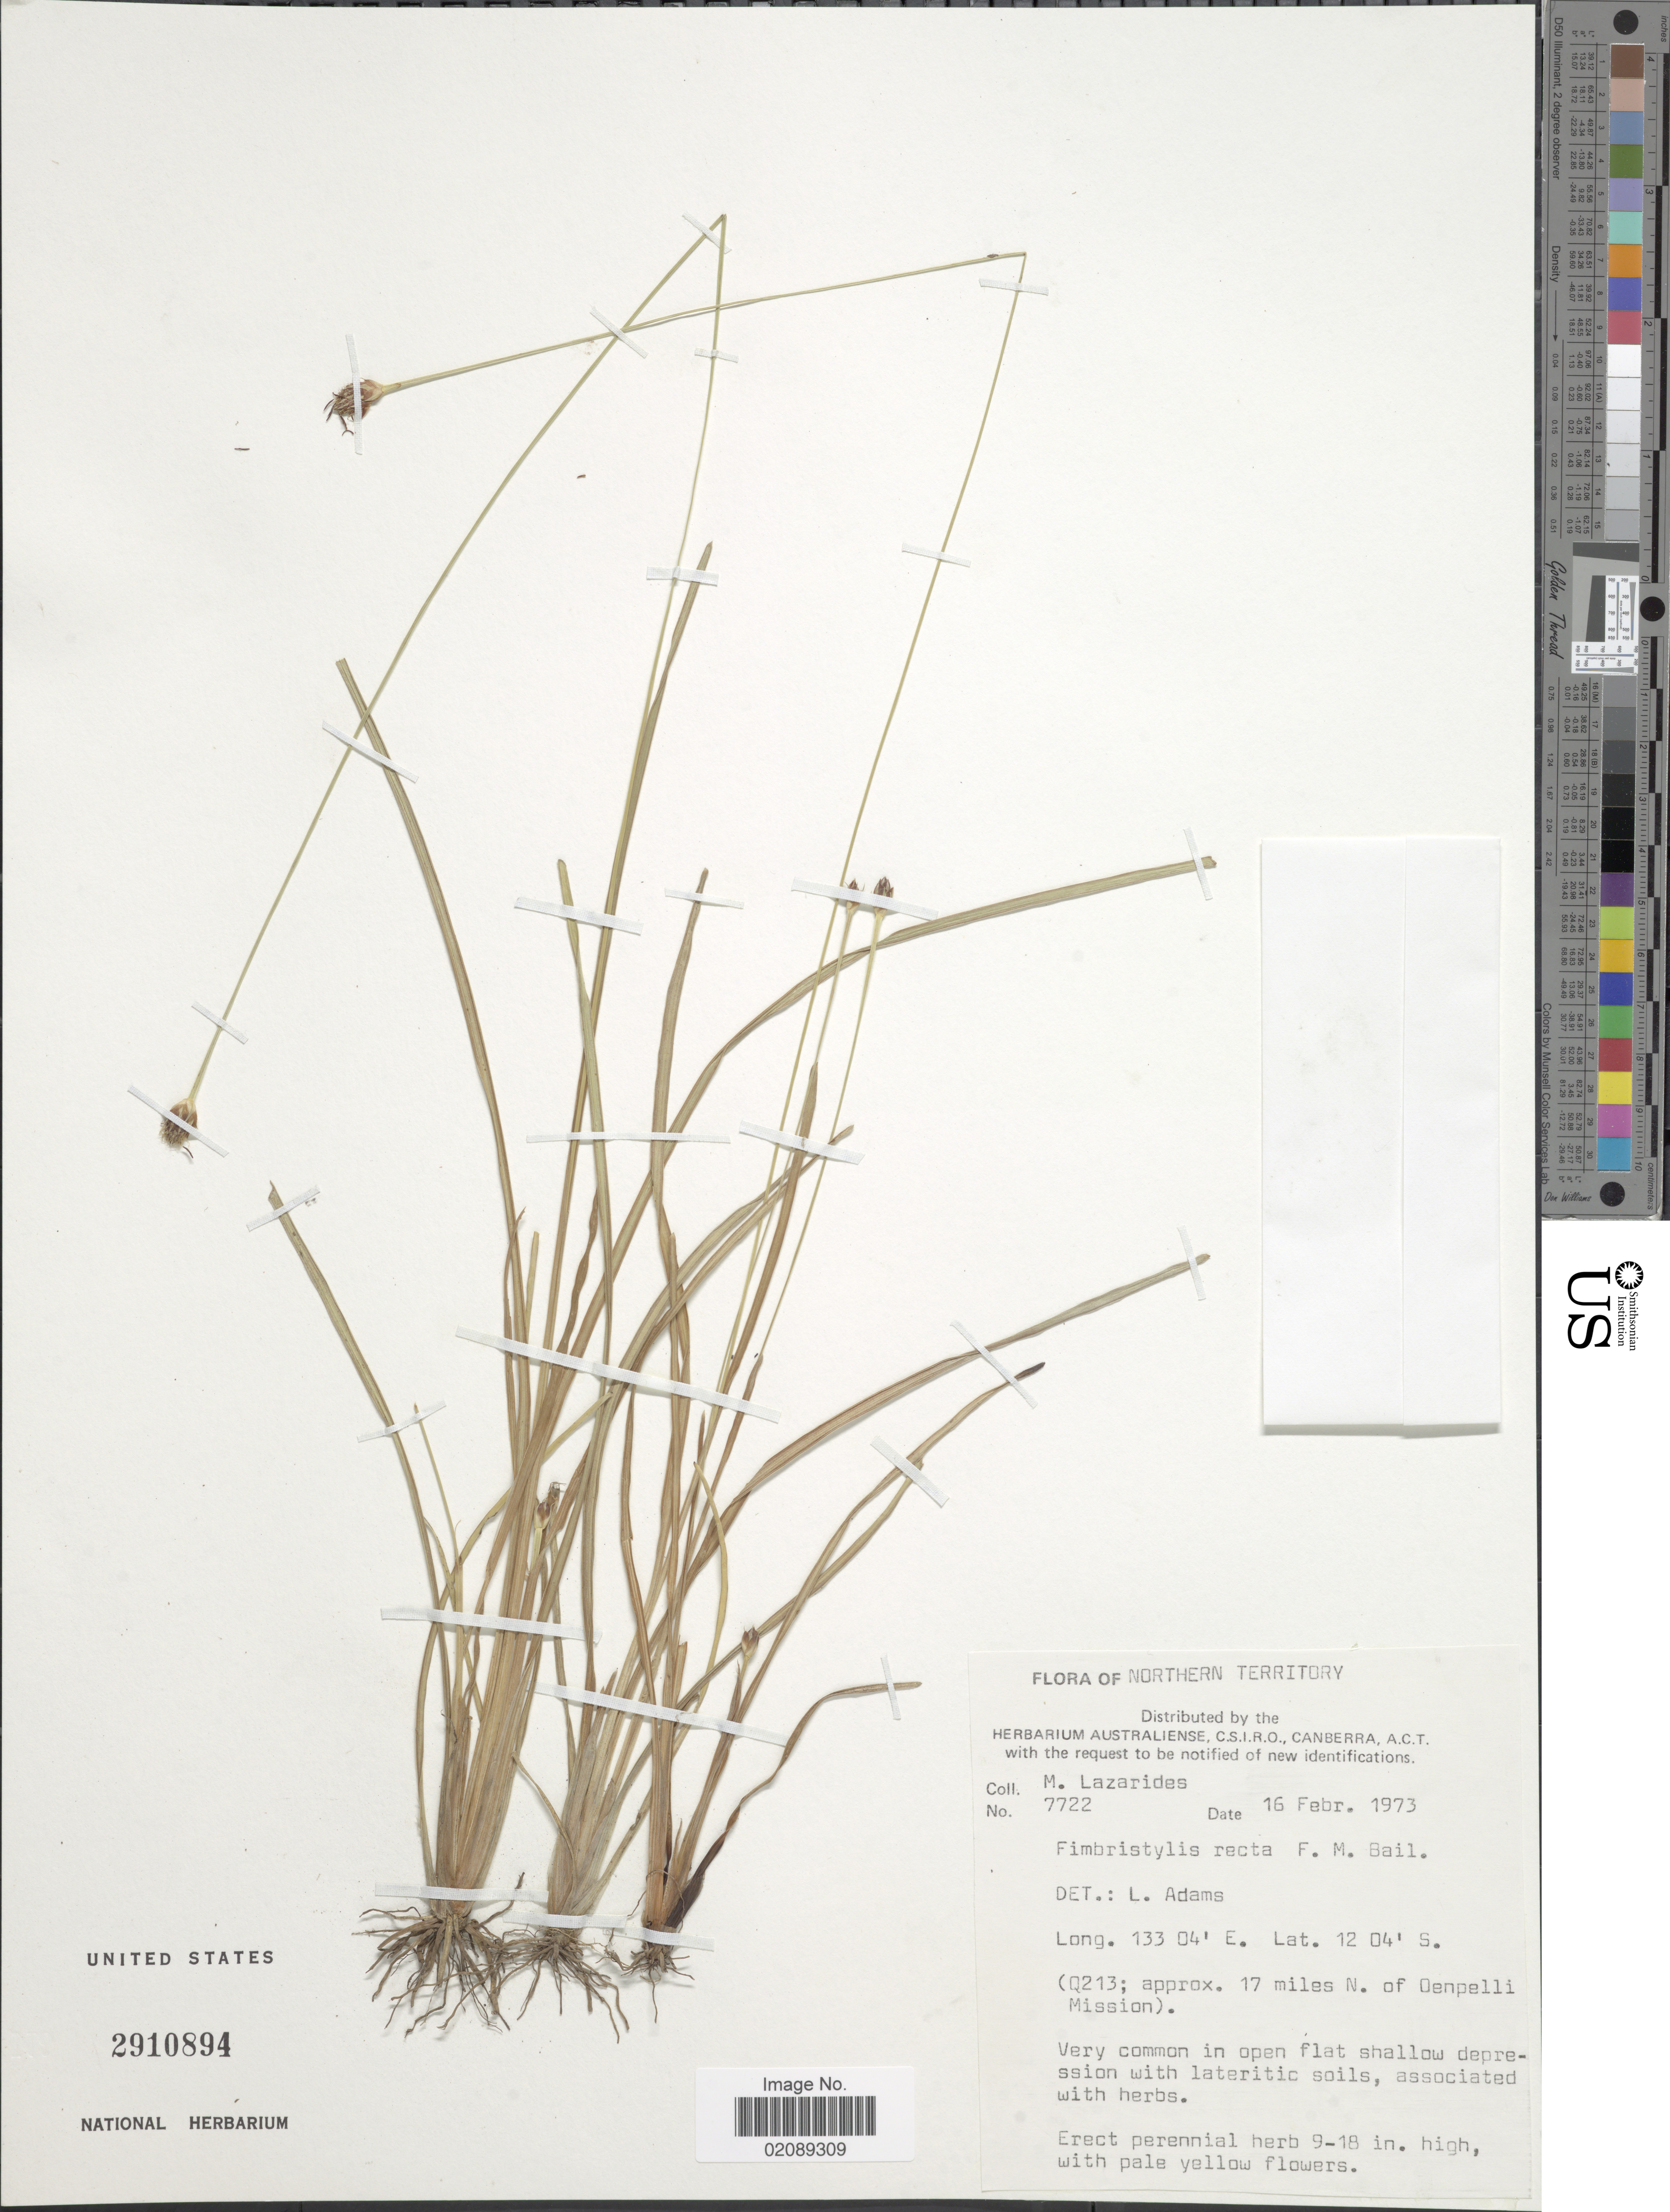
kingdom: Plantae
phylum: Tracheophyta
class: Liliopsida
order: Poales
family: Cyperaceae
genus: Fimbristylis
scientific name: Fimbristylis recta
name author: F.M. Bailey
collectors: M. Lazarides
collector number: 7722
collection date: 1973-02-16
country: Australia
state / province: Northern Territory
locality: (Q213; approx. 17 miles N. of Oenpelli Mission)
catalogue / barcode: US 2910894